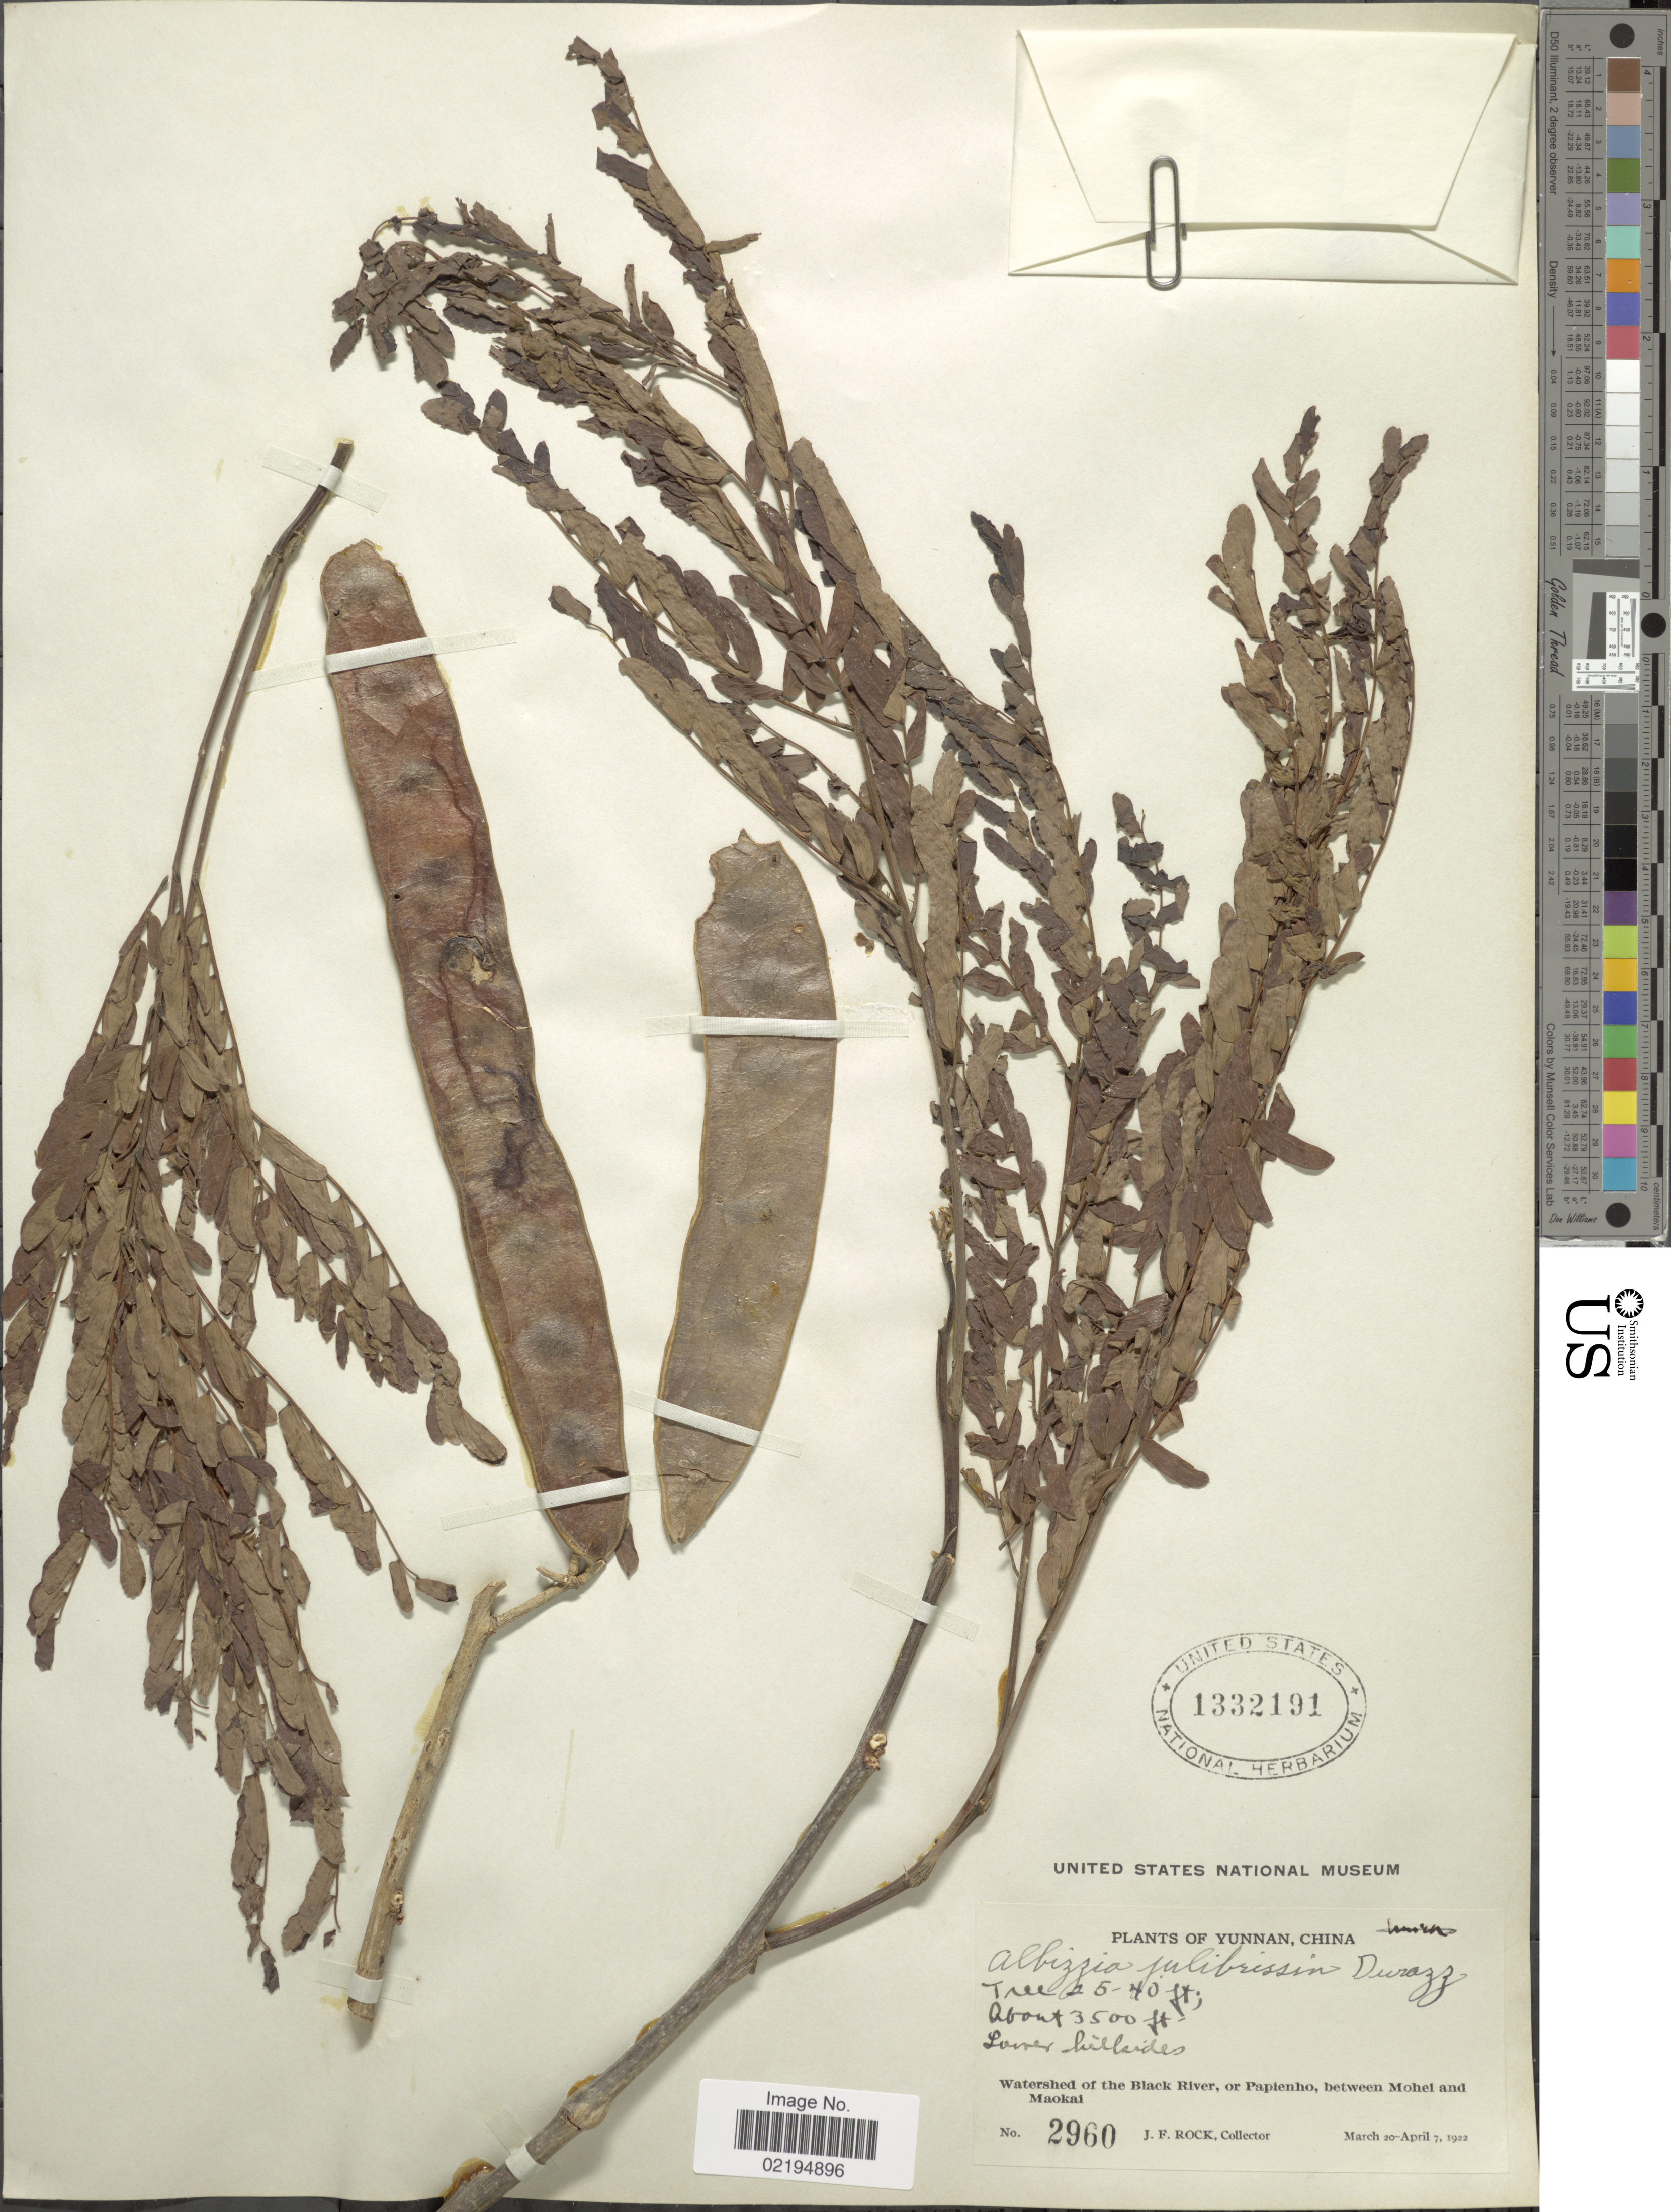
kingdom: Plantae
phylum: Tracheophyta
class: Magnoliopsida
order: Fabales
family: Fabaceae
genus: Albizia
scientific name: Albizia julibrissin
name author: Durazz.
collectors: J. Rock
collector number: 2960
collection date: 1922-03-20/1922-04-07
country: China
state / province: Yunnan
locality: Watershed of the Black River, or Papienho, between Mohei and Maokai, lower hillsides.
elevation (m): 1067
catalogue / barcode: US 1332191